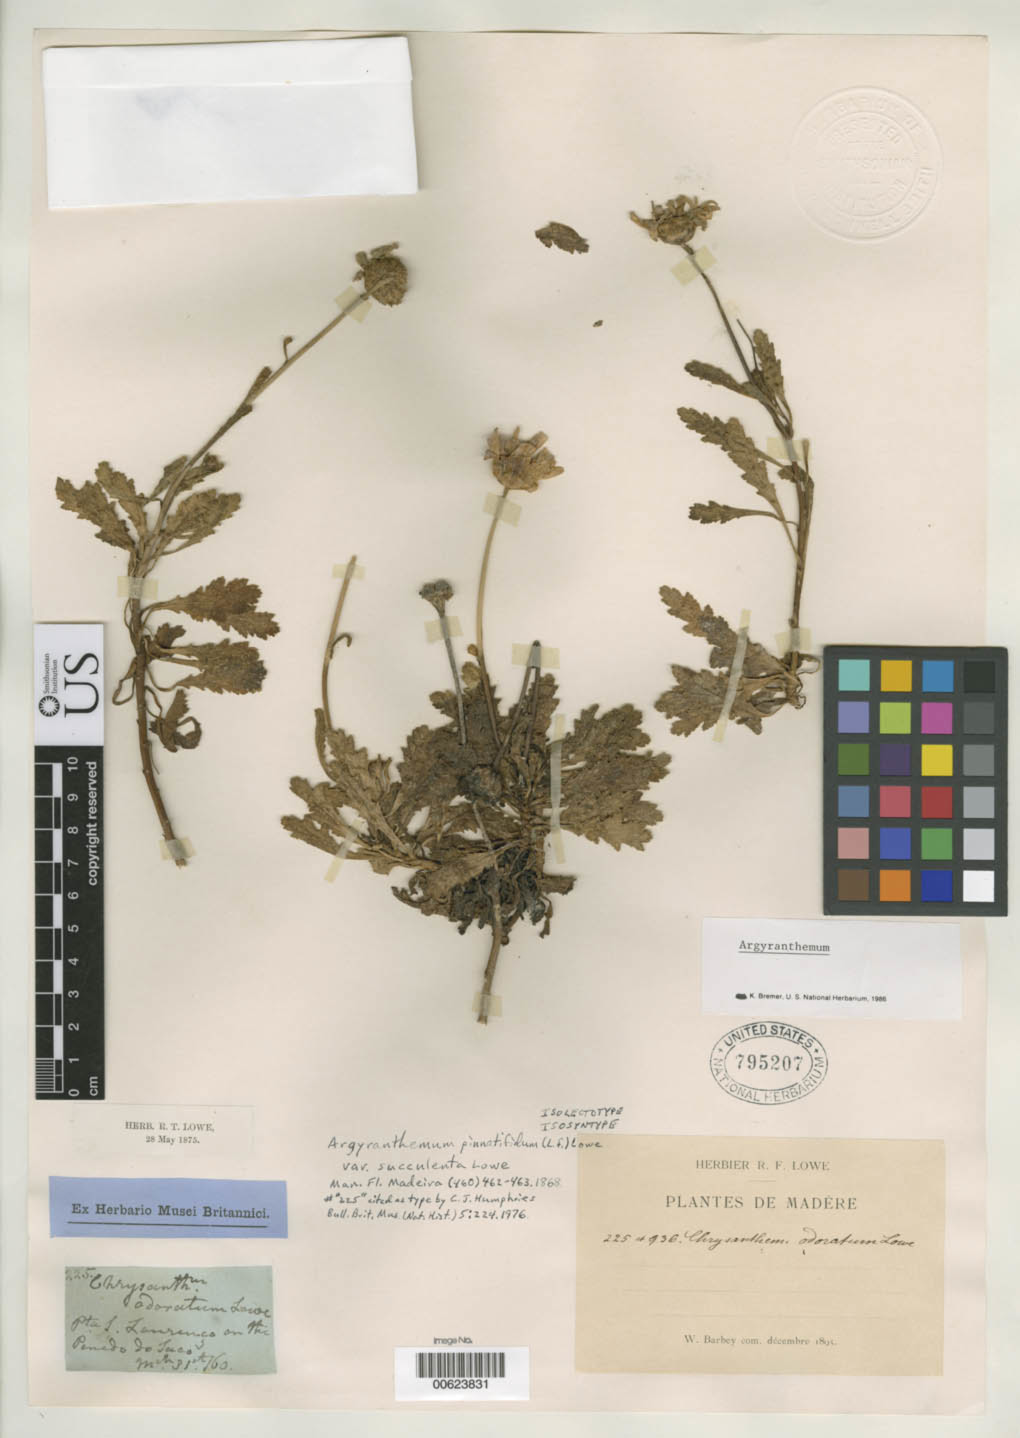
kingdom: Plantae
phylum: Tracheophyta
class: Magnoliopsida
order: Asterales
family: Asteraceae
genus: Argyranthemum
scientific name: Argyranthemum pinnatifidum var. succulenta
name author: Lowe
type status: Isolectotype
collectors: R. T. Lowe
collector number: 225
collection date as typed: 31 Mar 1860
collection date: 1860-03-31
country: Portugal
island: Madeira Island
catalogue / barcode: US 795207